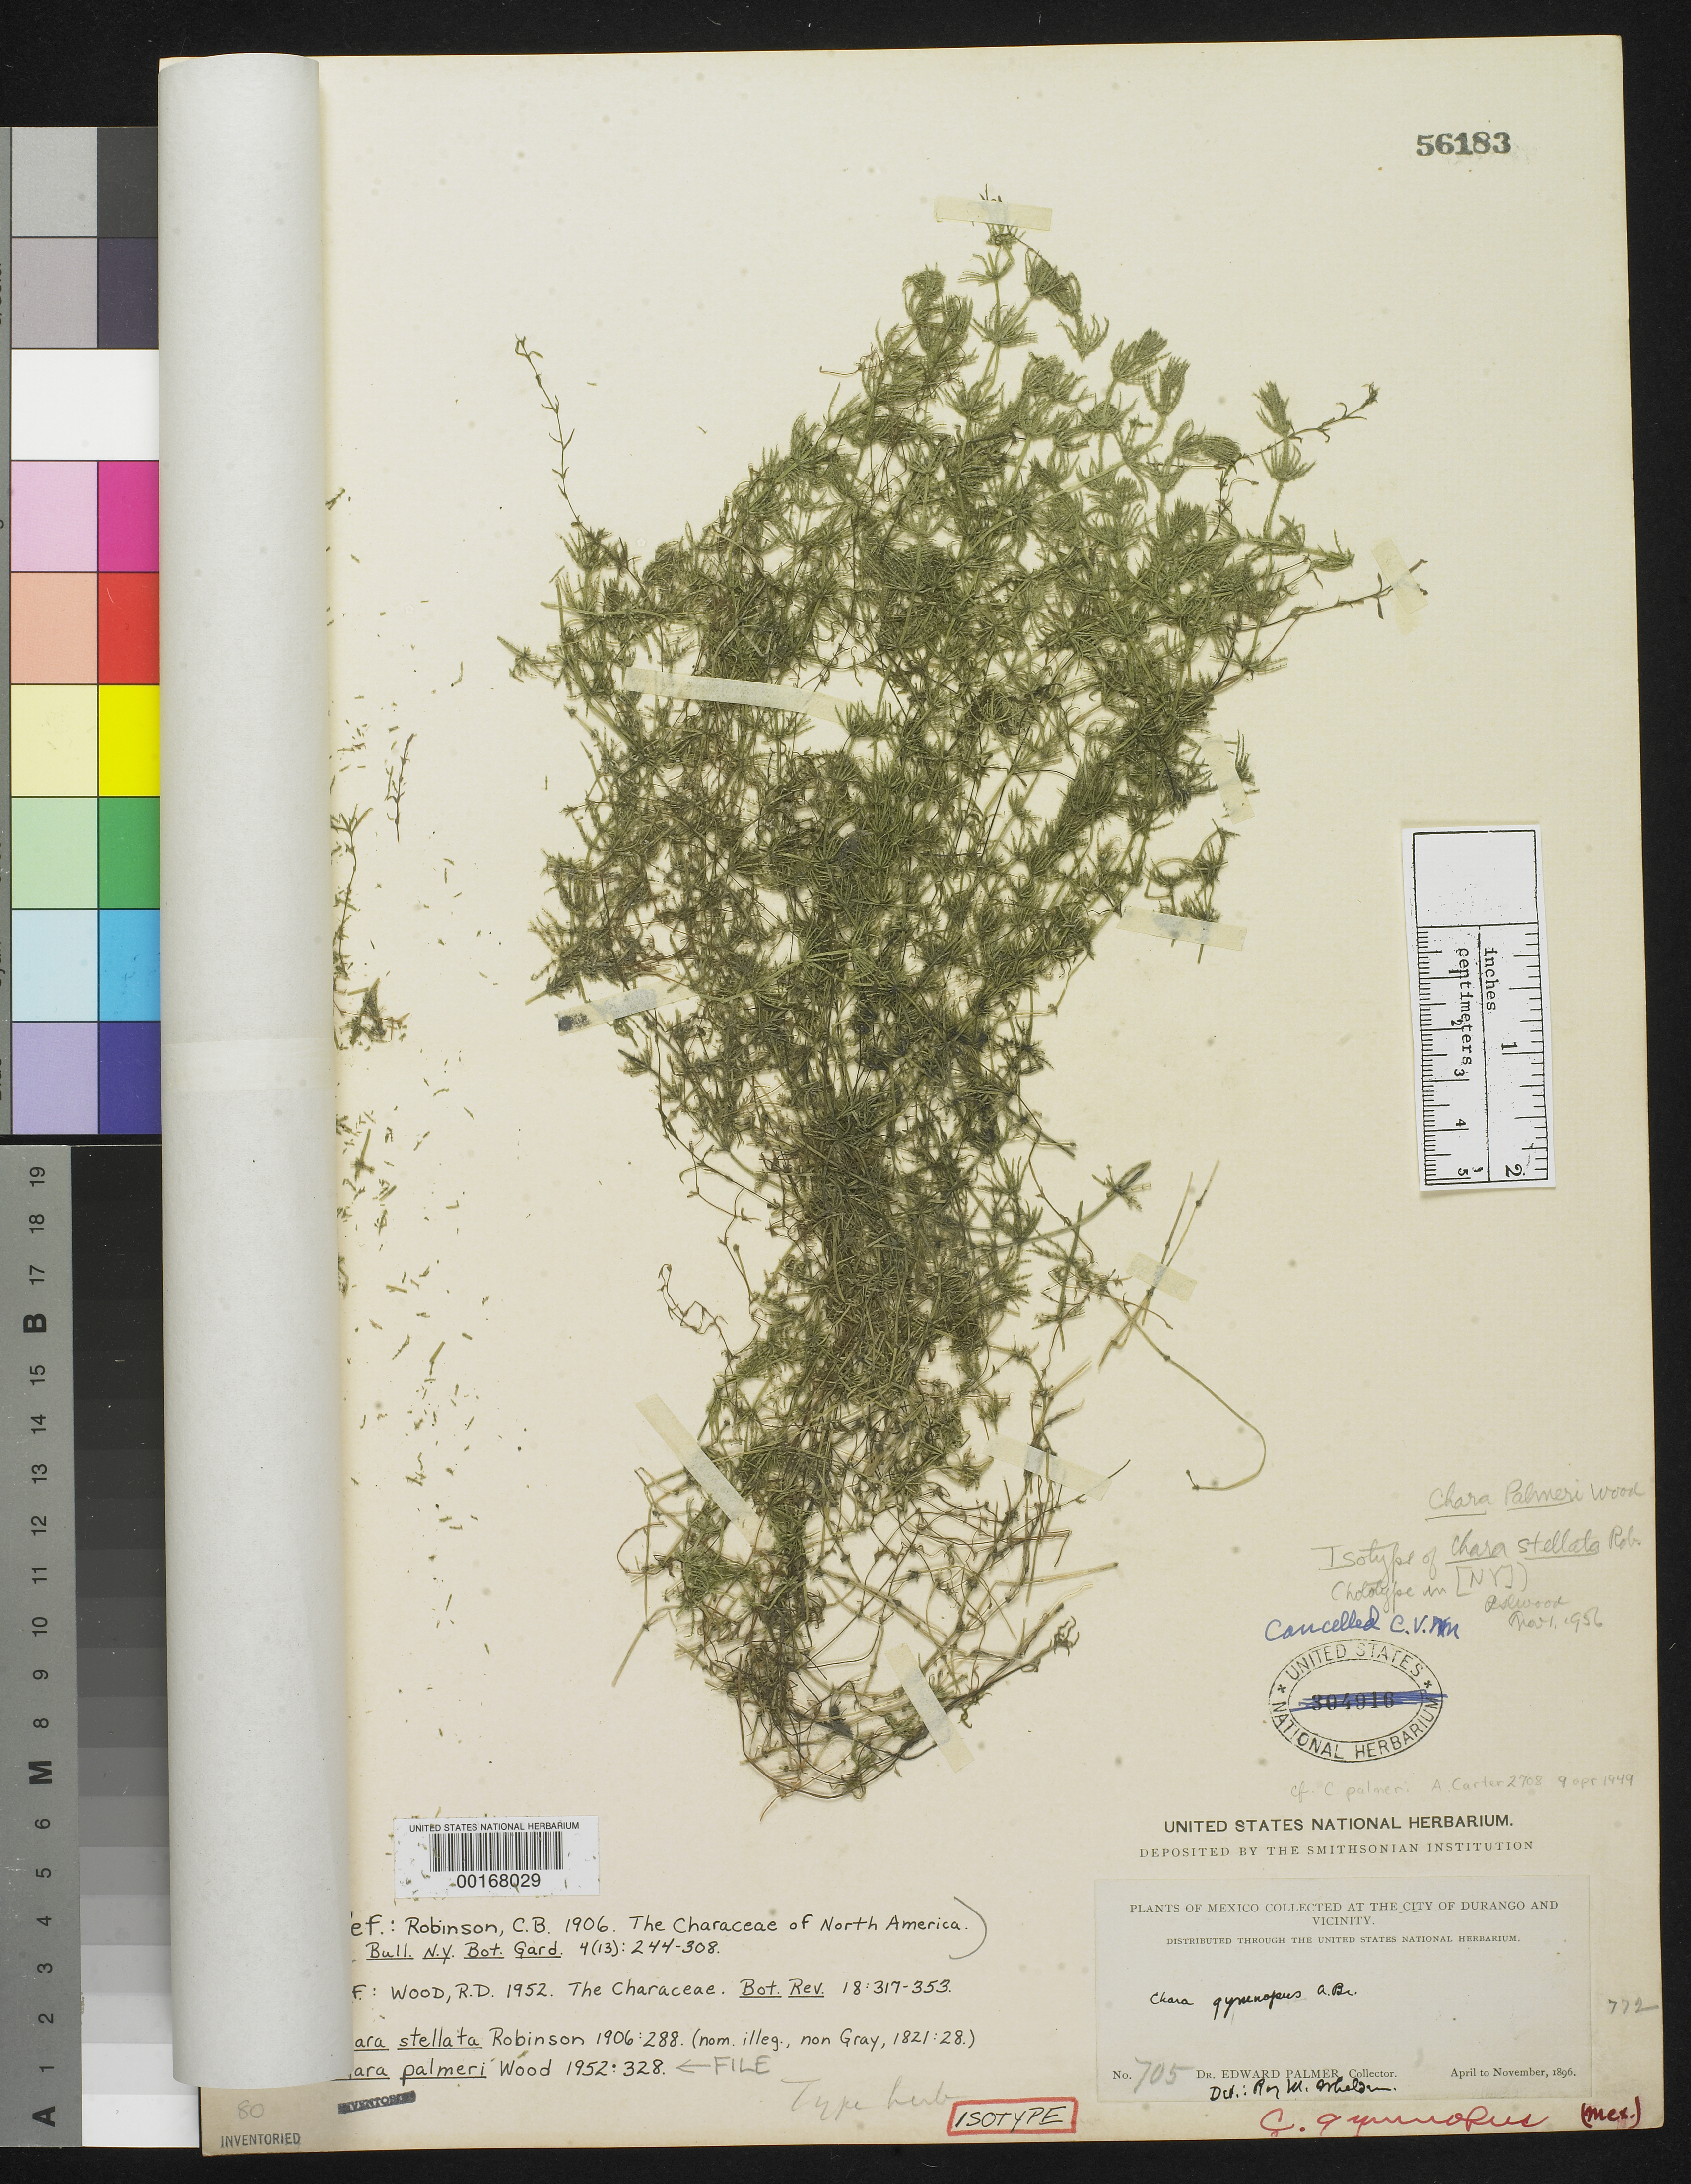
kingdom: Plantae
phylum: Charophyta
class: Charophyceae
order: Charales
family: Characeae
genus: Chara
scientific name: Chara palmeri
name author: R.D. Wood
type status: Isotype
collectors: E. Palmer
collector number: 705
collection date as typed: Apr 1896 to -- Nov 1896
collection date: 1896-04/1896-11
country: Mexico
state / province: Durango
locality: Durango City area.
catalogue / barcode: US 56183